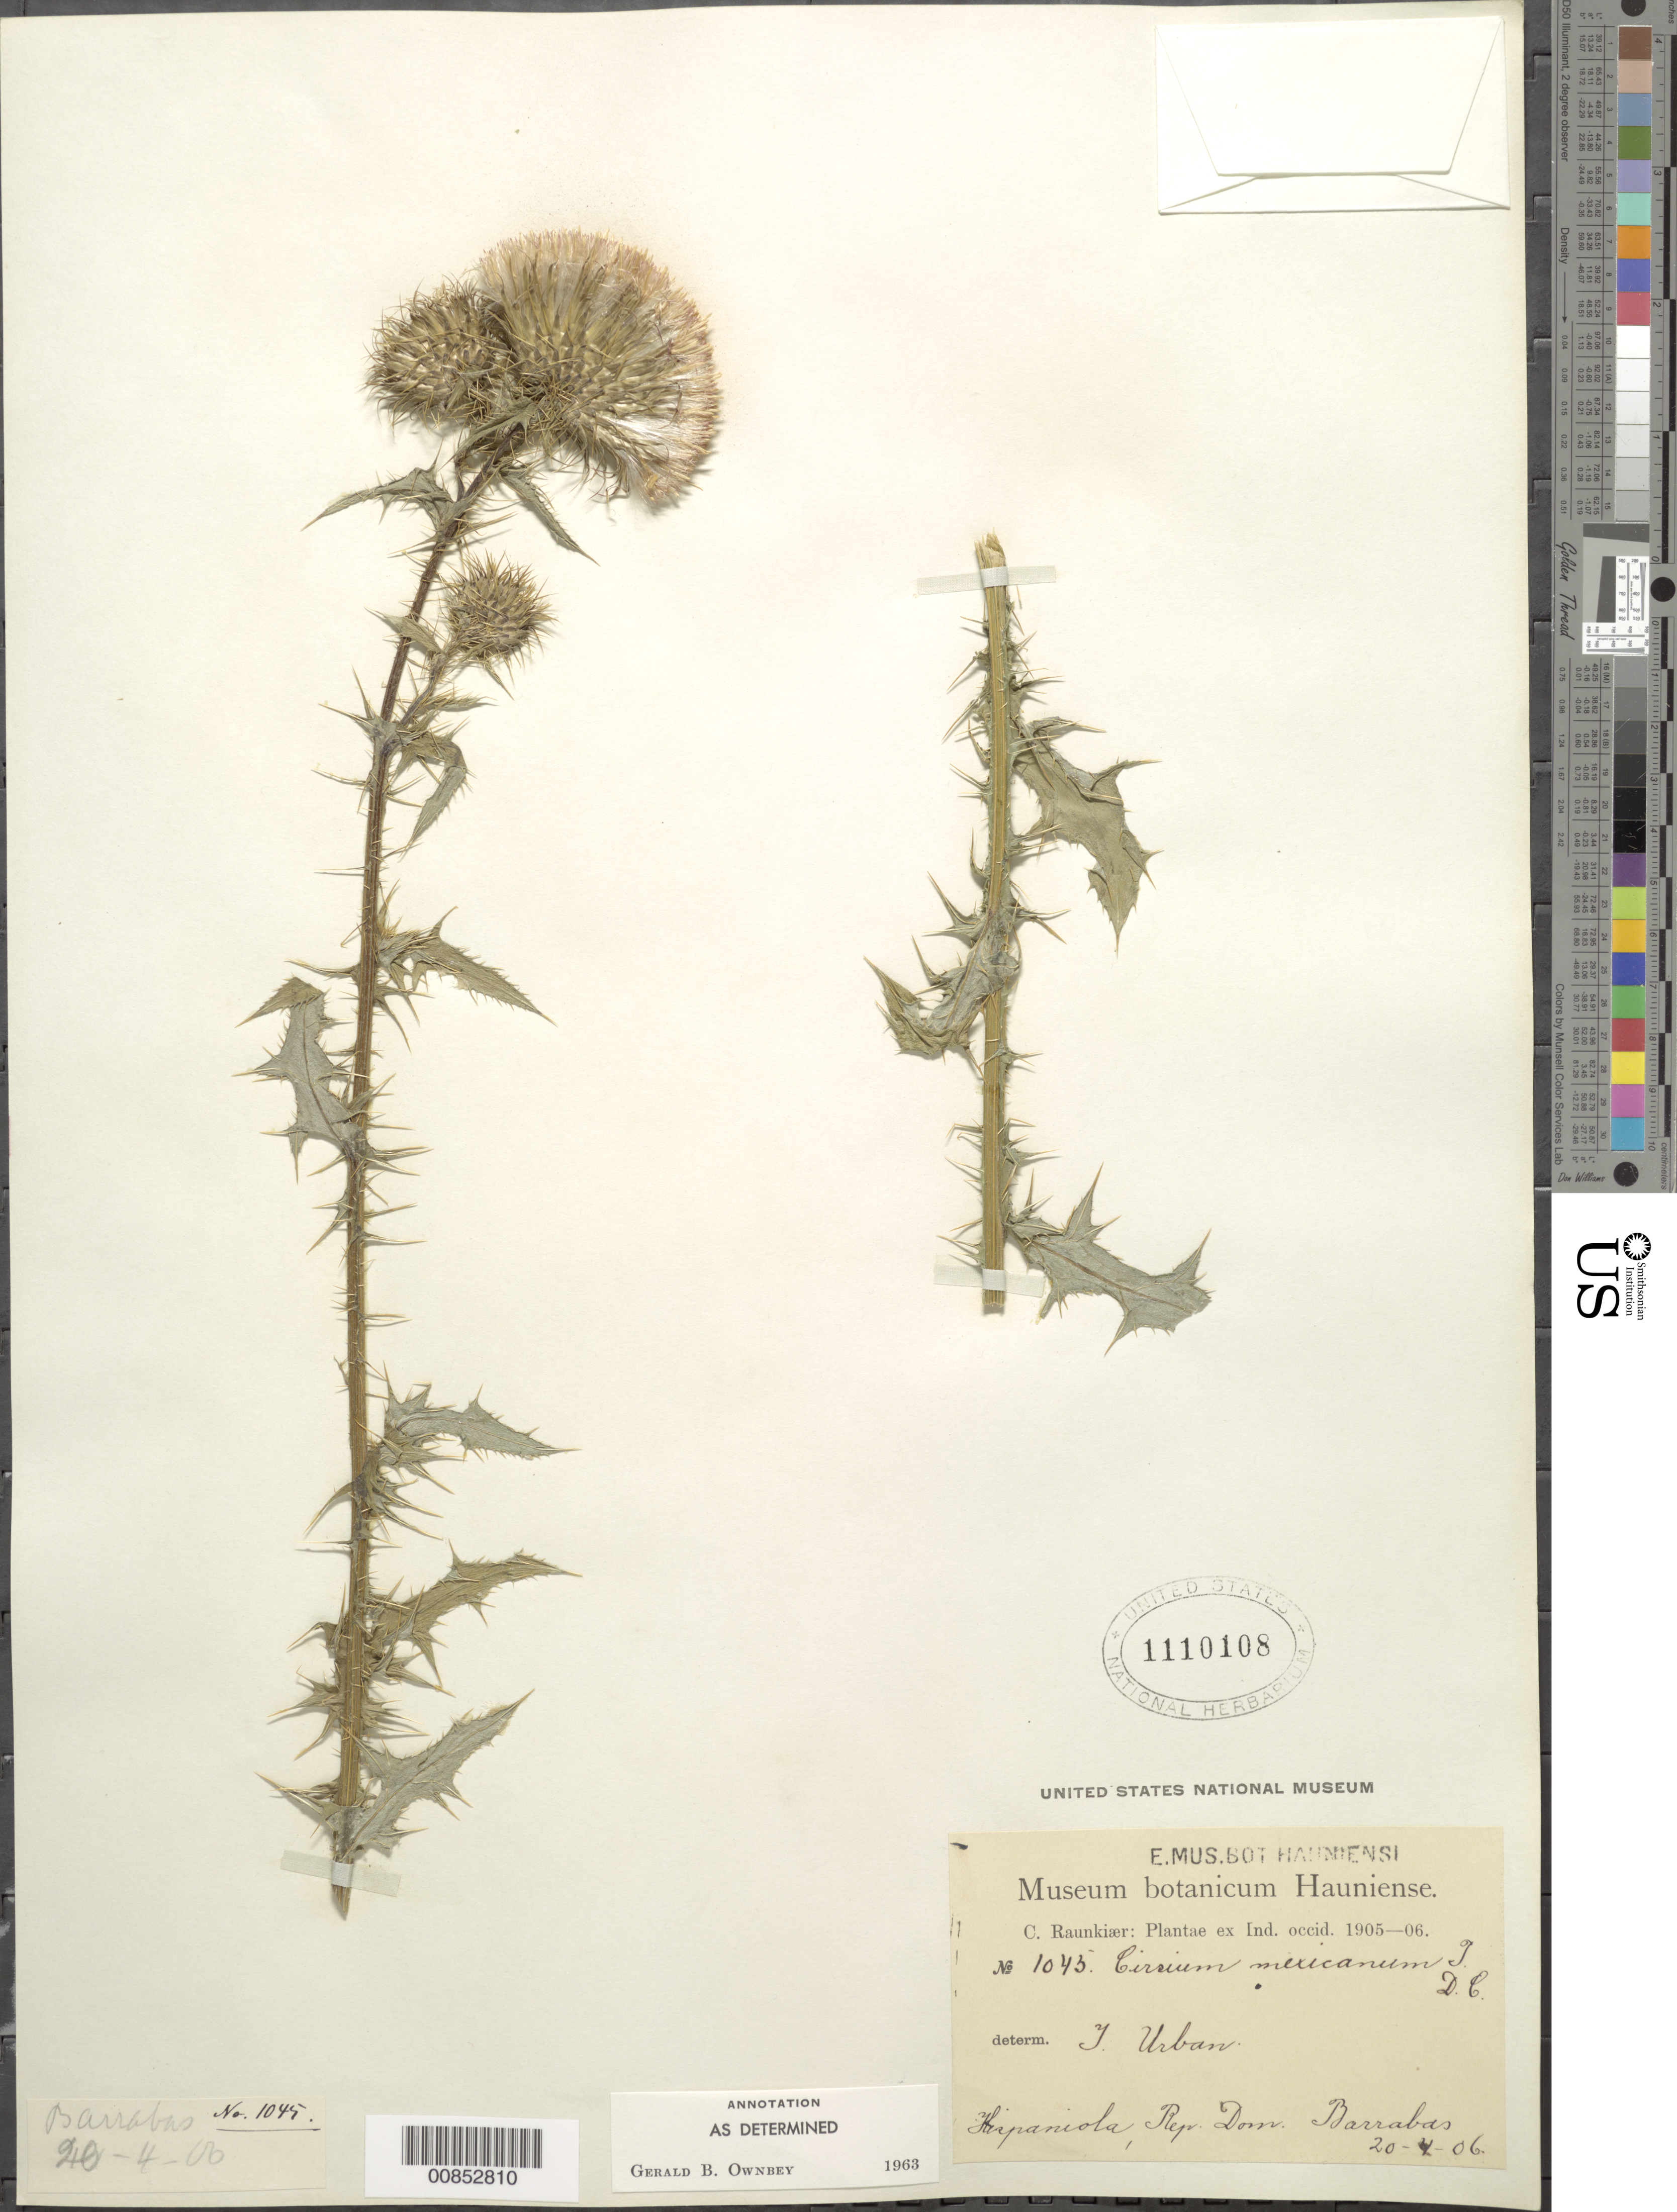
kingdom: Plantae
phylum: Tracheophyta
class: Magnoliopsida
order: Asterales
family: Asteraceae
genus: Cirsium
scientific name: Cirsium mexicanum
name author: DC.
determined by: Ownbey, G. B.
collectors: C. C. Raunkiaer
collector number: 1045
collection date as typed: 20 Apr 1906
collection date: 1906-04-20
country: Dominican Republic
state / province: Puerto Plata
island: Hispaniola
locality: Barrabas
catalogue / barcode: US 1110108